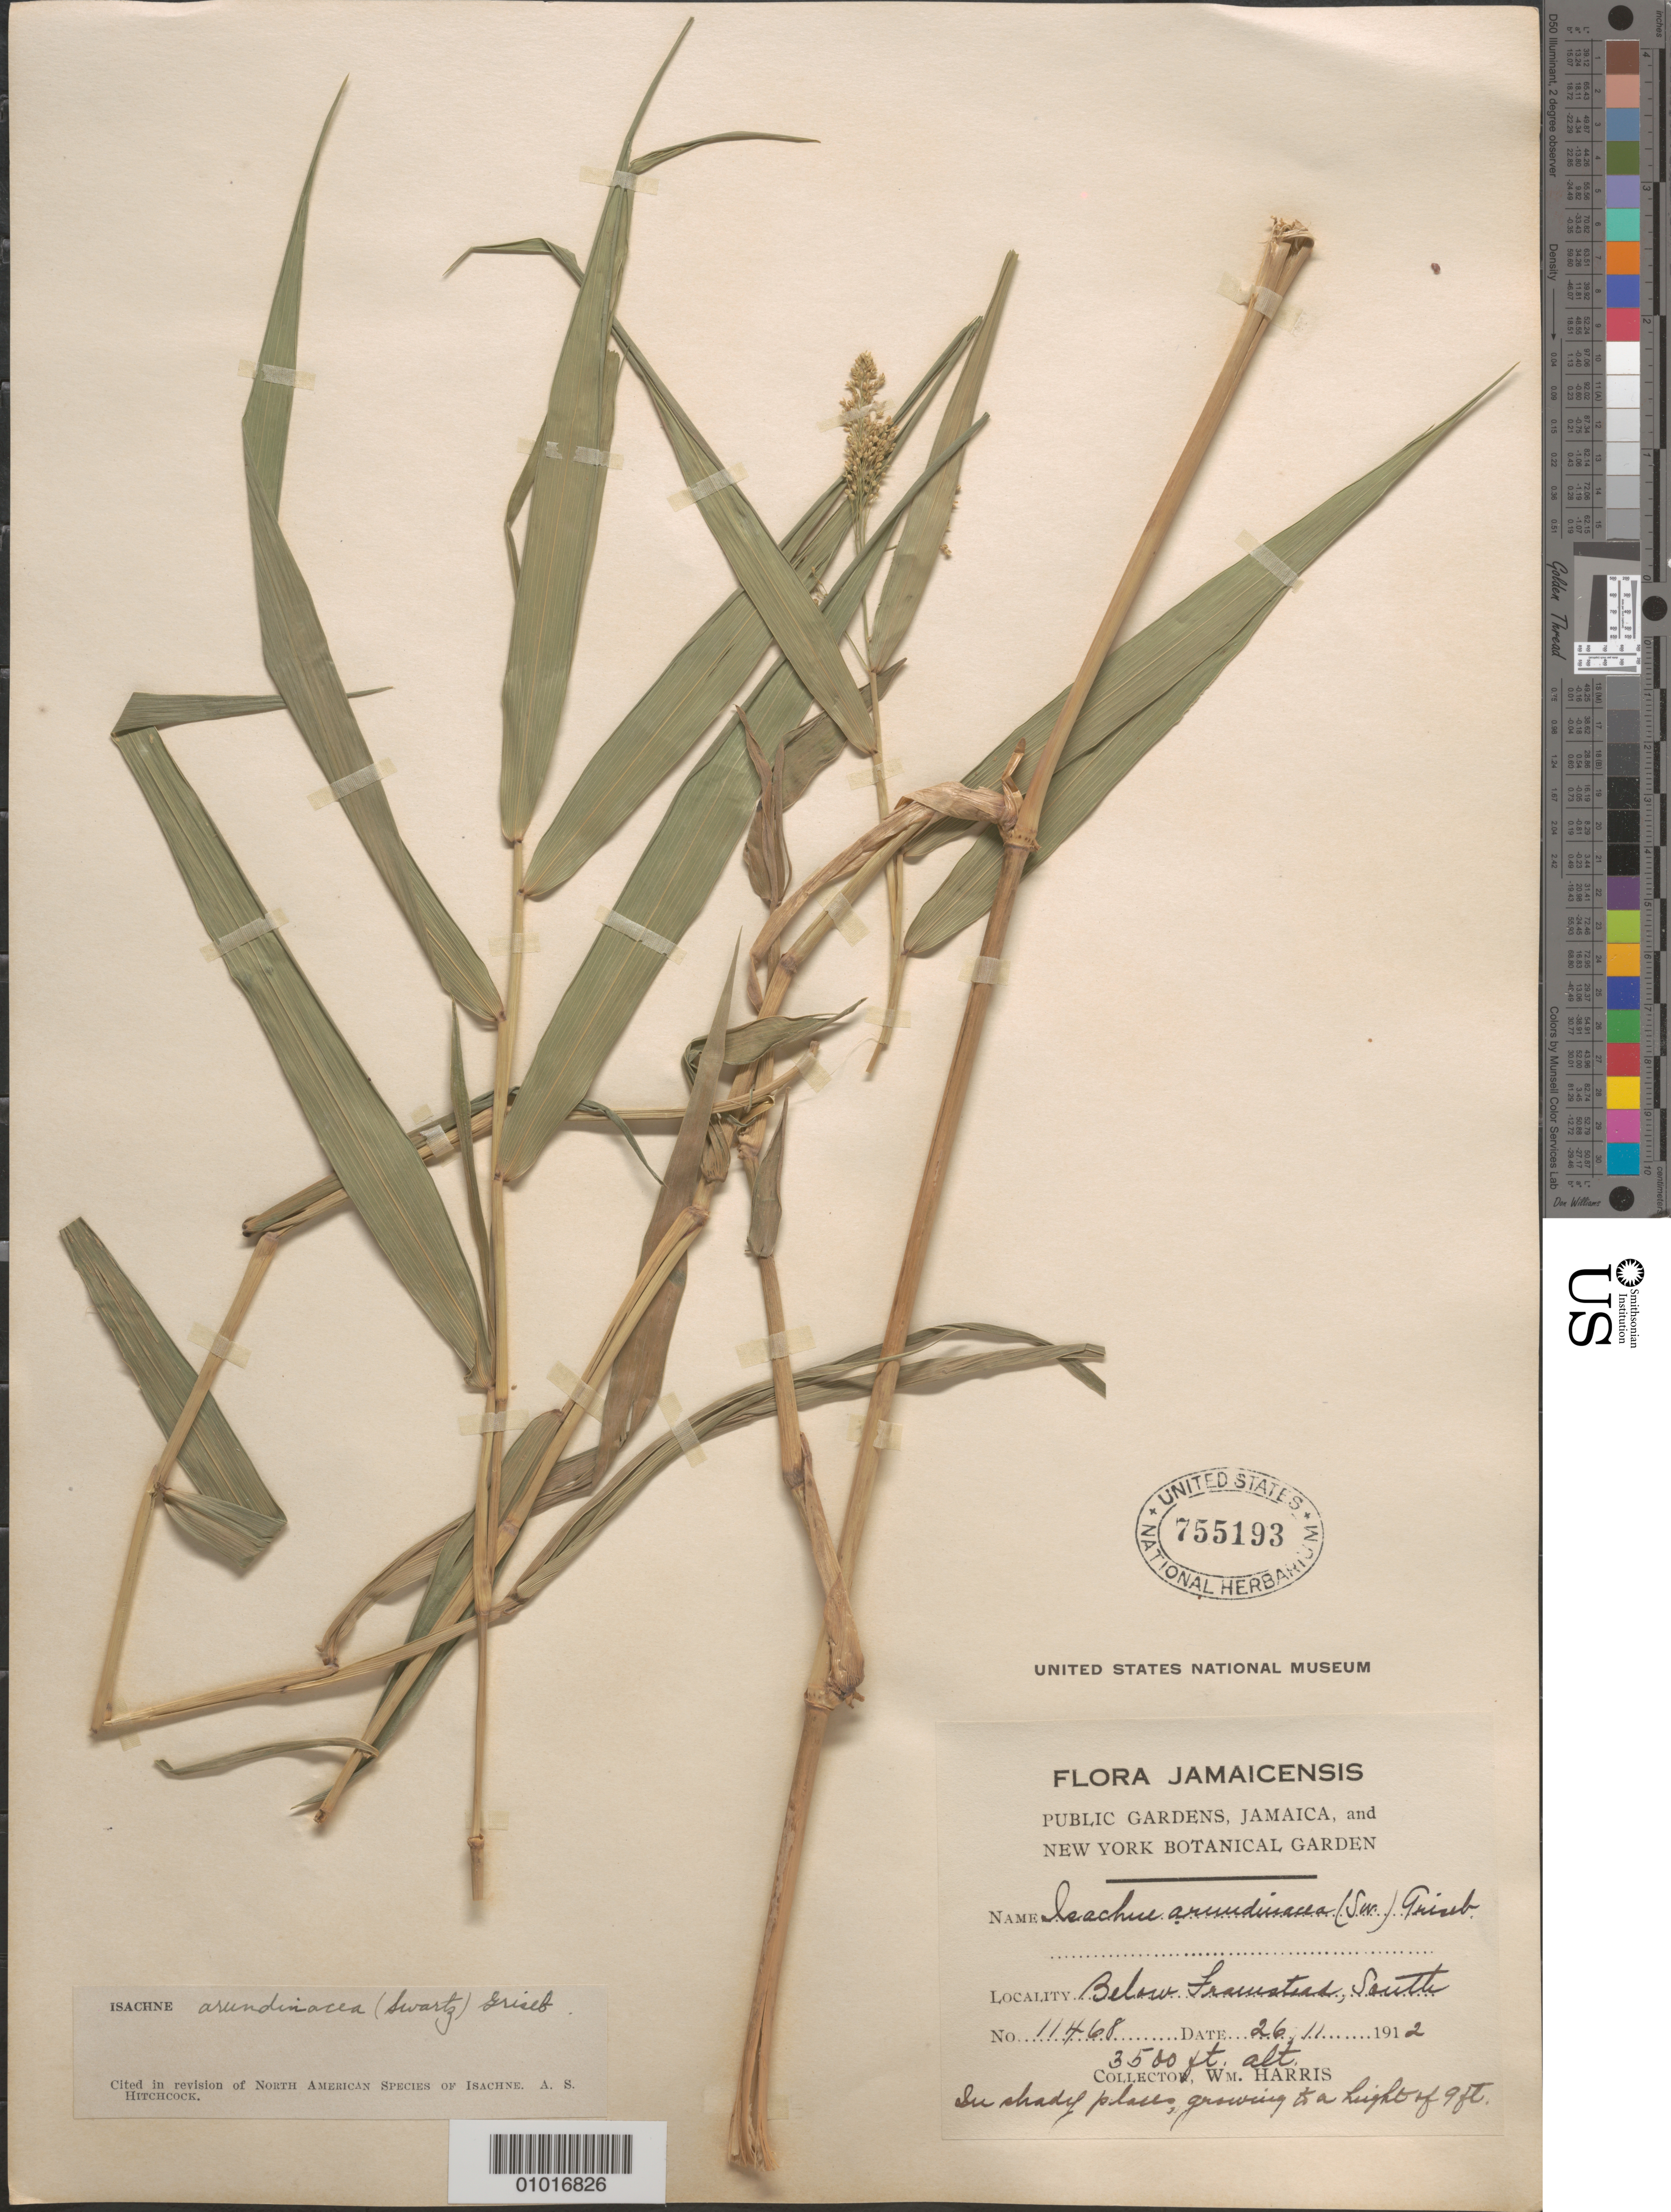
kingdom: Plantae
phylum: Tracheophyta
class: Liliopsida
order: Poales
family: Poaceae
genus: Isachne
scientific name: Isachne arundinacea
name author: (Sw.) Griseb.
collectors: W. H. Harris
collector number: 11468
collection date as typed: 26 Nov 1912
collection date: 1912-11-26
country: Jamaica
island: Jamaica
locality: Below Farmstead, South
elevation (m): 1067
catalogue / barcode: US 755193